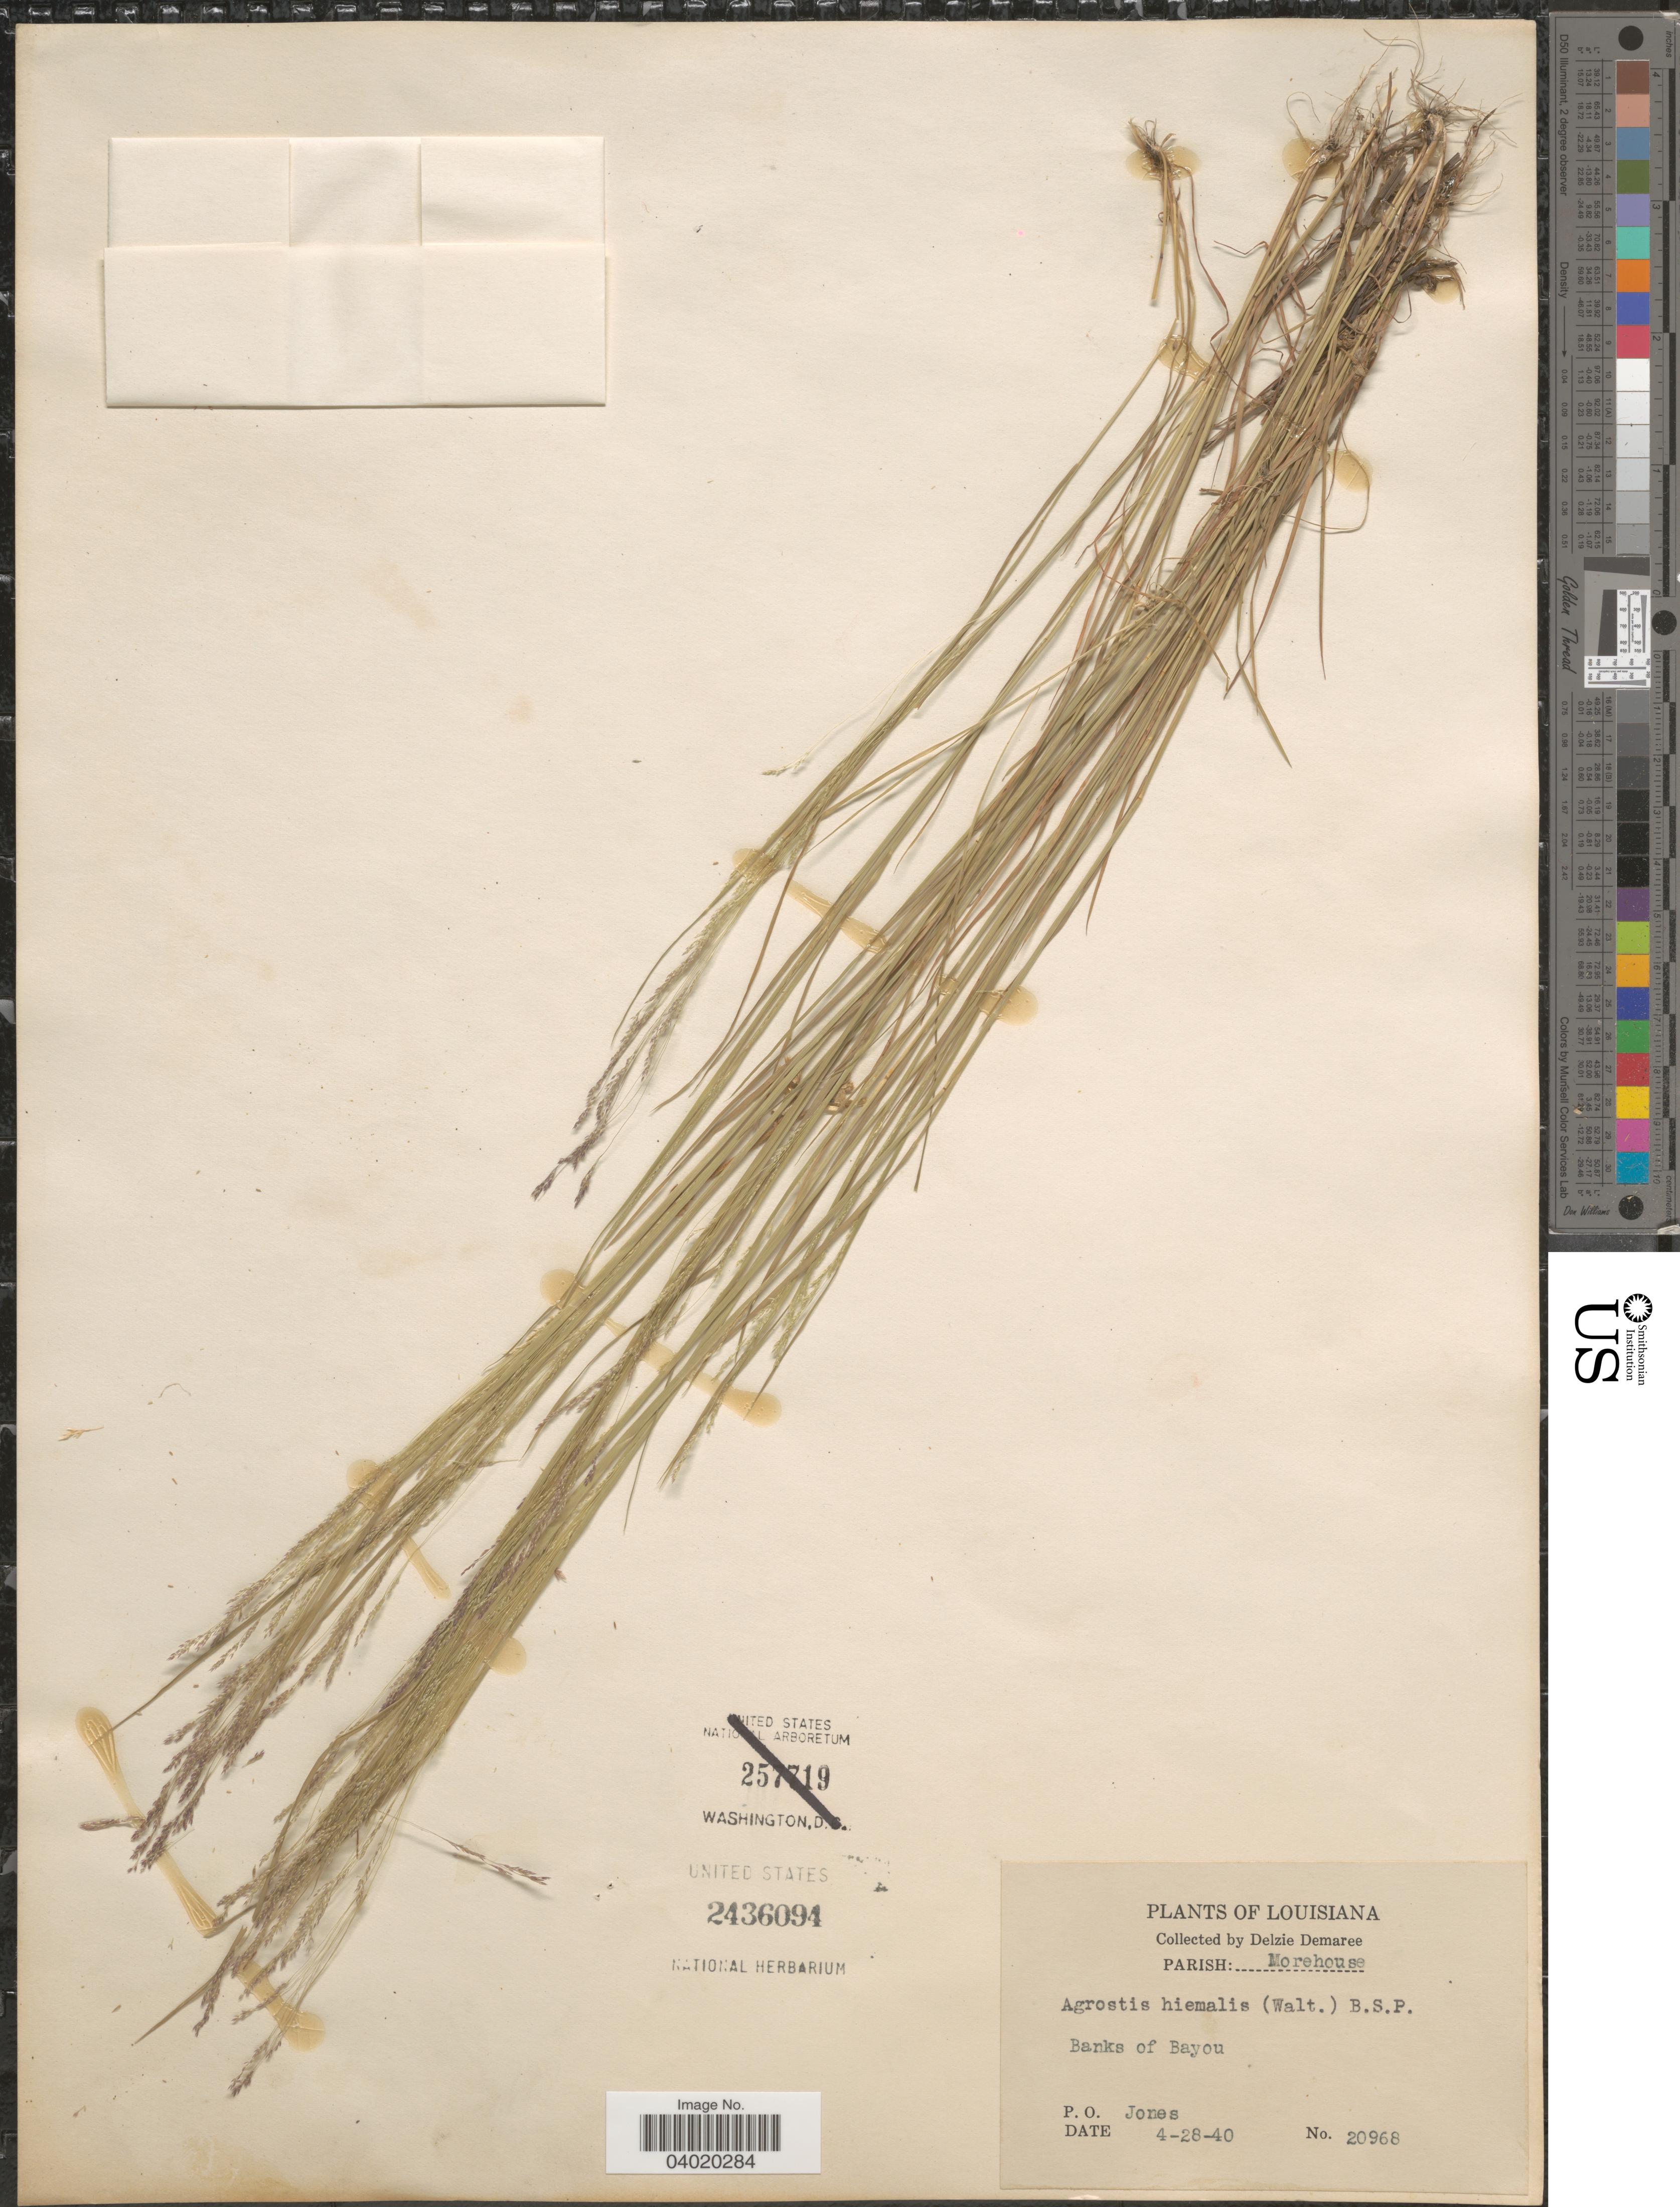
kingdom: Plantae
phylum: Tracheophyta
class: Liliopsida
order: Poales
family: Poaceae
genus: Agrostis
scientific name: Agrostis hyemalis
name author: (Walter) Britton et al.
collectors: D. Demaree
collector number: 20968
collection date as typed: Transcribed d/m/y: 28/4/40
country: United States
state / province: Louisiana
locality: Parish: Morehouse. Banks of Bayou. P. O. Jones.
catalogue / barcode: US 2436094